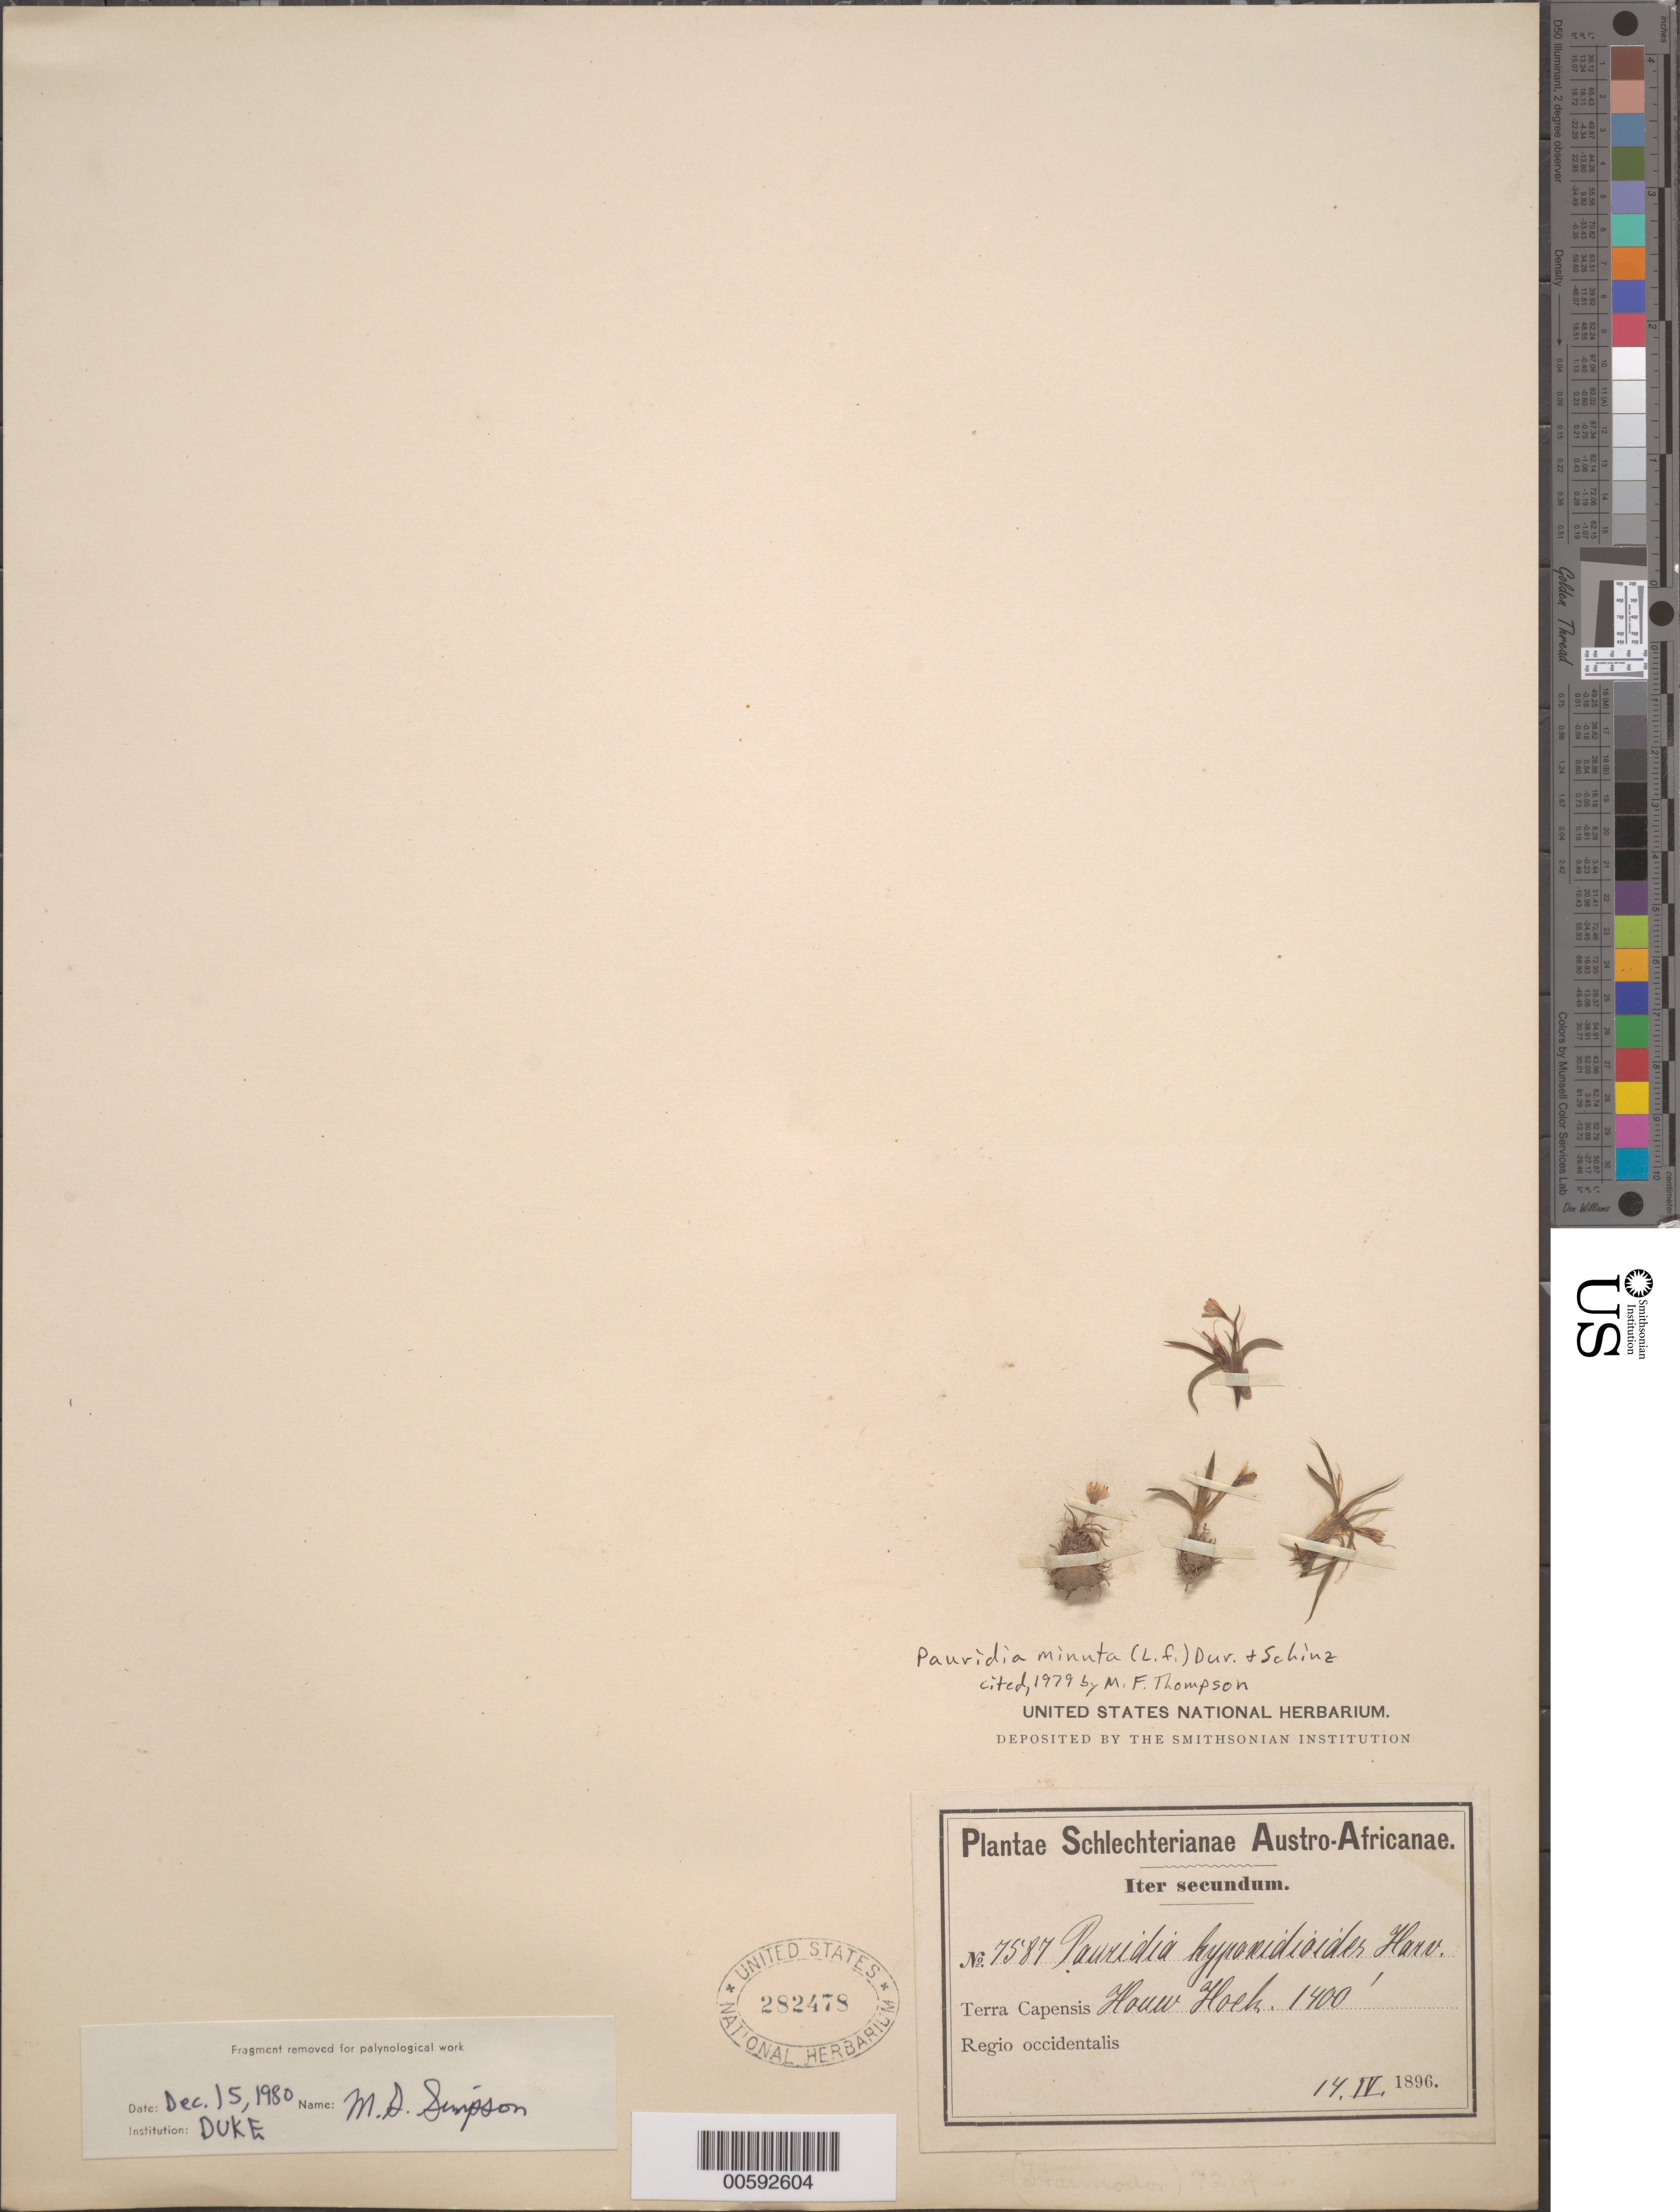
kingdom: Plantae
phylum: Tracheophyta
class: Liliopsida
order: Asparagales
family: Hypoxidaceae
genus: Pauridia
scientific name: Pauridia hypoxidioides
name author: Hanv.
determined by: Thompson, M. F.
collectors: F. R. R. Schlechter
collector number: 7587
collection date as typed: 14 Apr 1896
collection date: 1896-04-14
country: South Africa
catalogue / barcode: US 282478